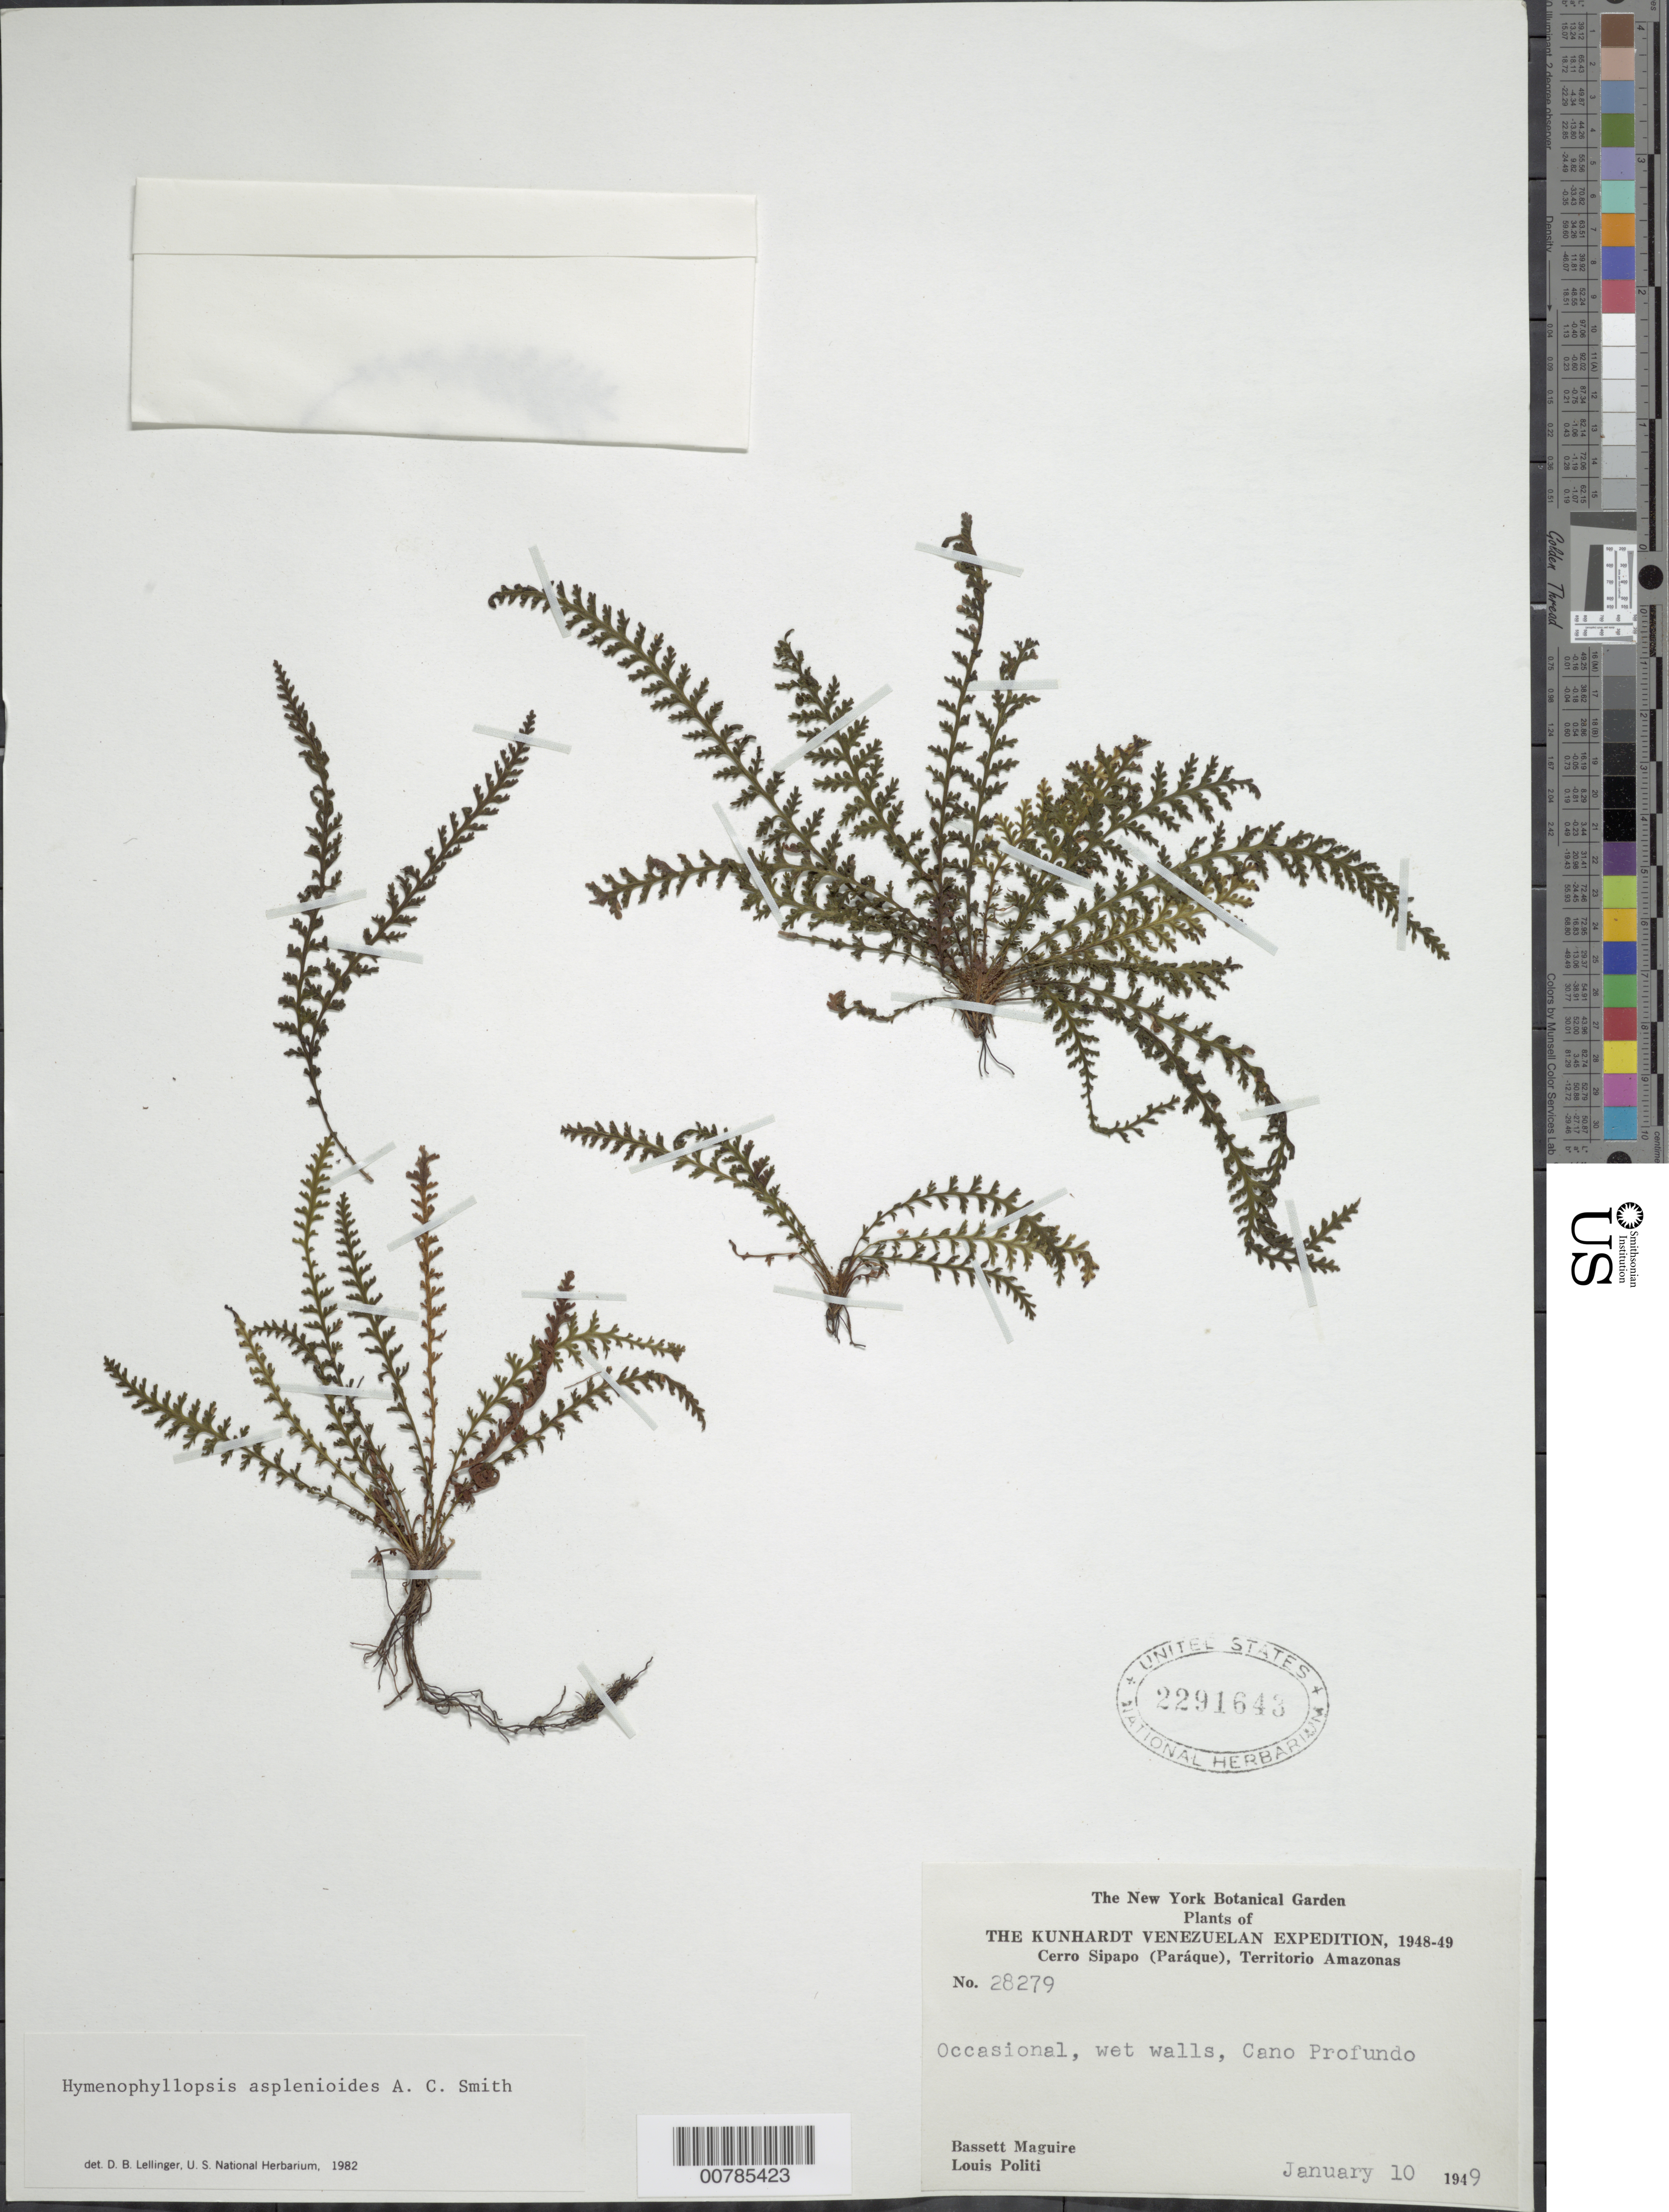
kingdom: Plantae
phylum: Tracheophyta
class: Polypodiopsida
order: Cyatheales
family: Cyatheaceae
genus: Cyathea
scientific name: Cyathea asplenioides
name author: (A.C. Sm.) Christenh.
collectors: B. Maguire & L. Politi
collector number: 28279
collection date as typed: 10-Jan-49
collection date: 1949-01-10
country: Venezuela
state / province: Amazonas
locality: Cerro Sipapo (Paráque), Caño Profundo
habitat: Wet walls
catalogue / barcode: US 2291643